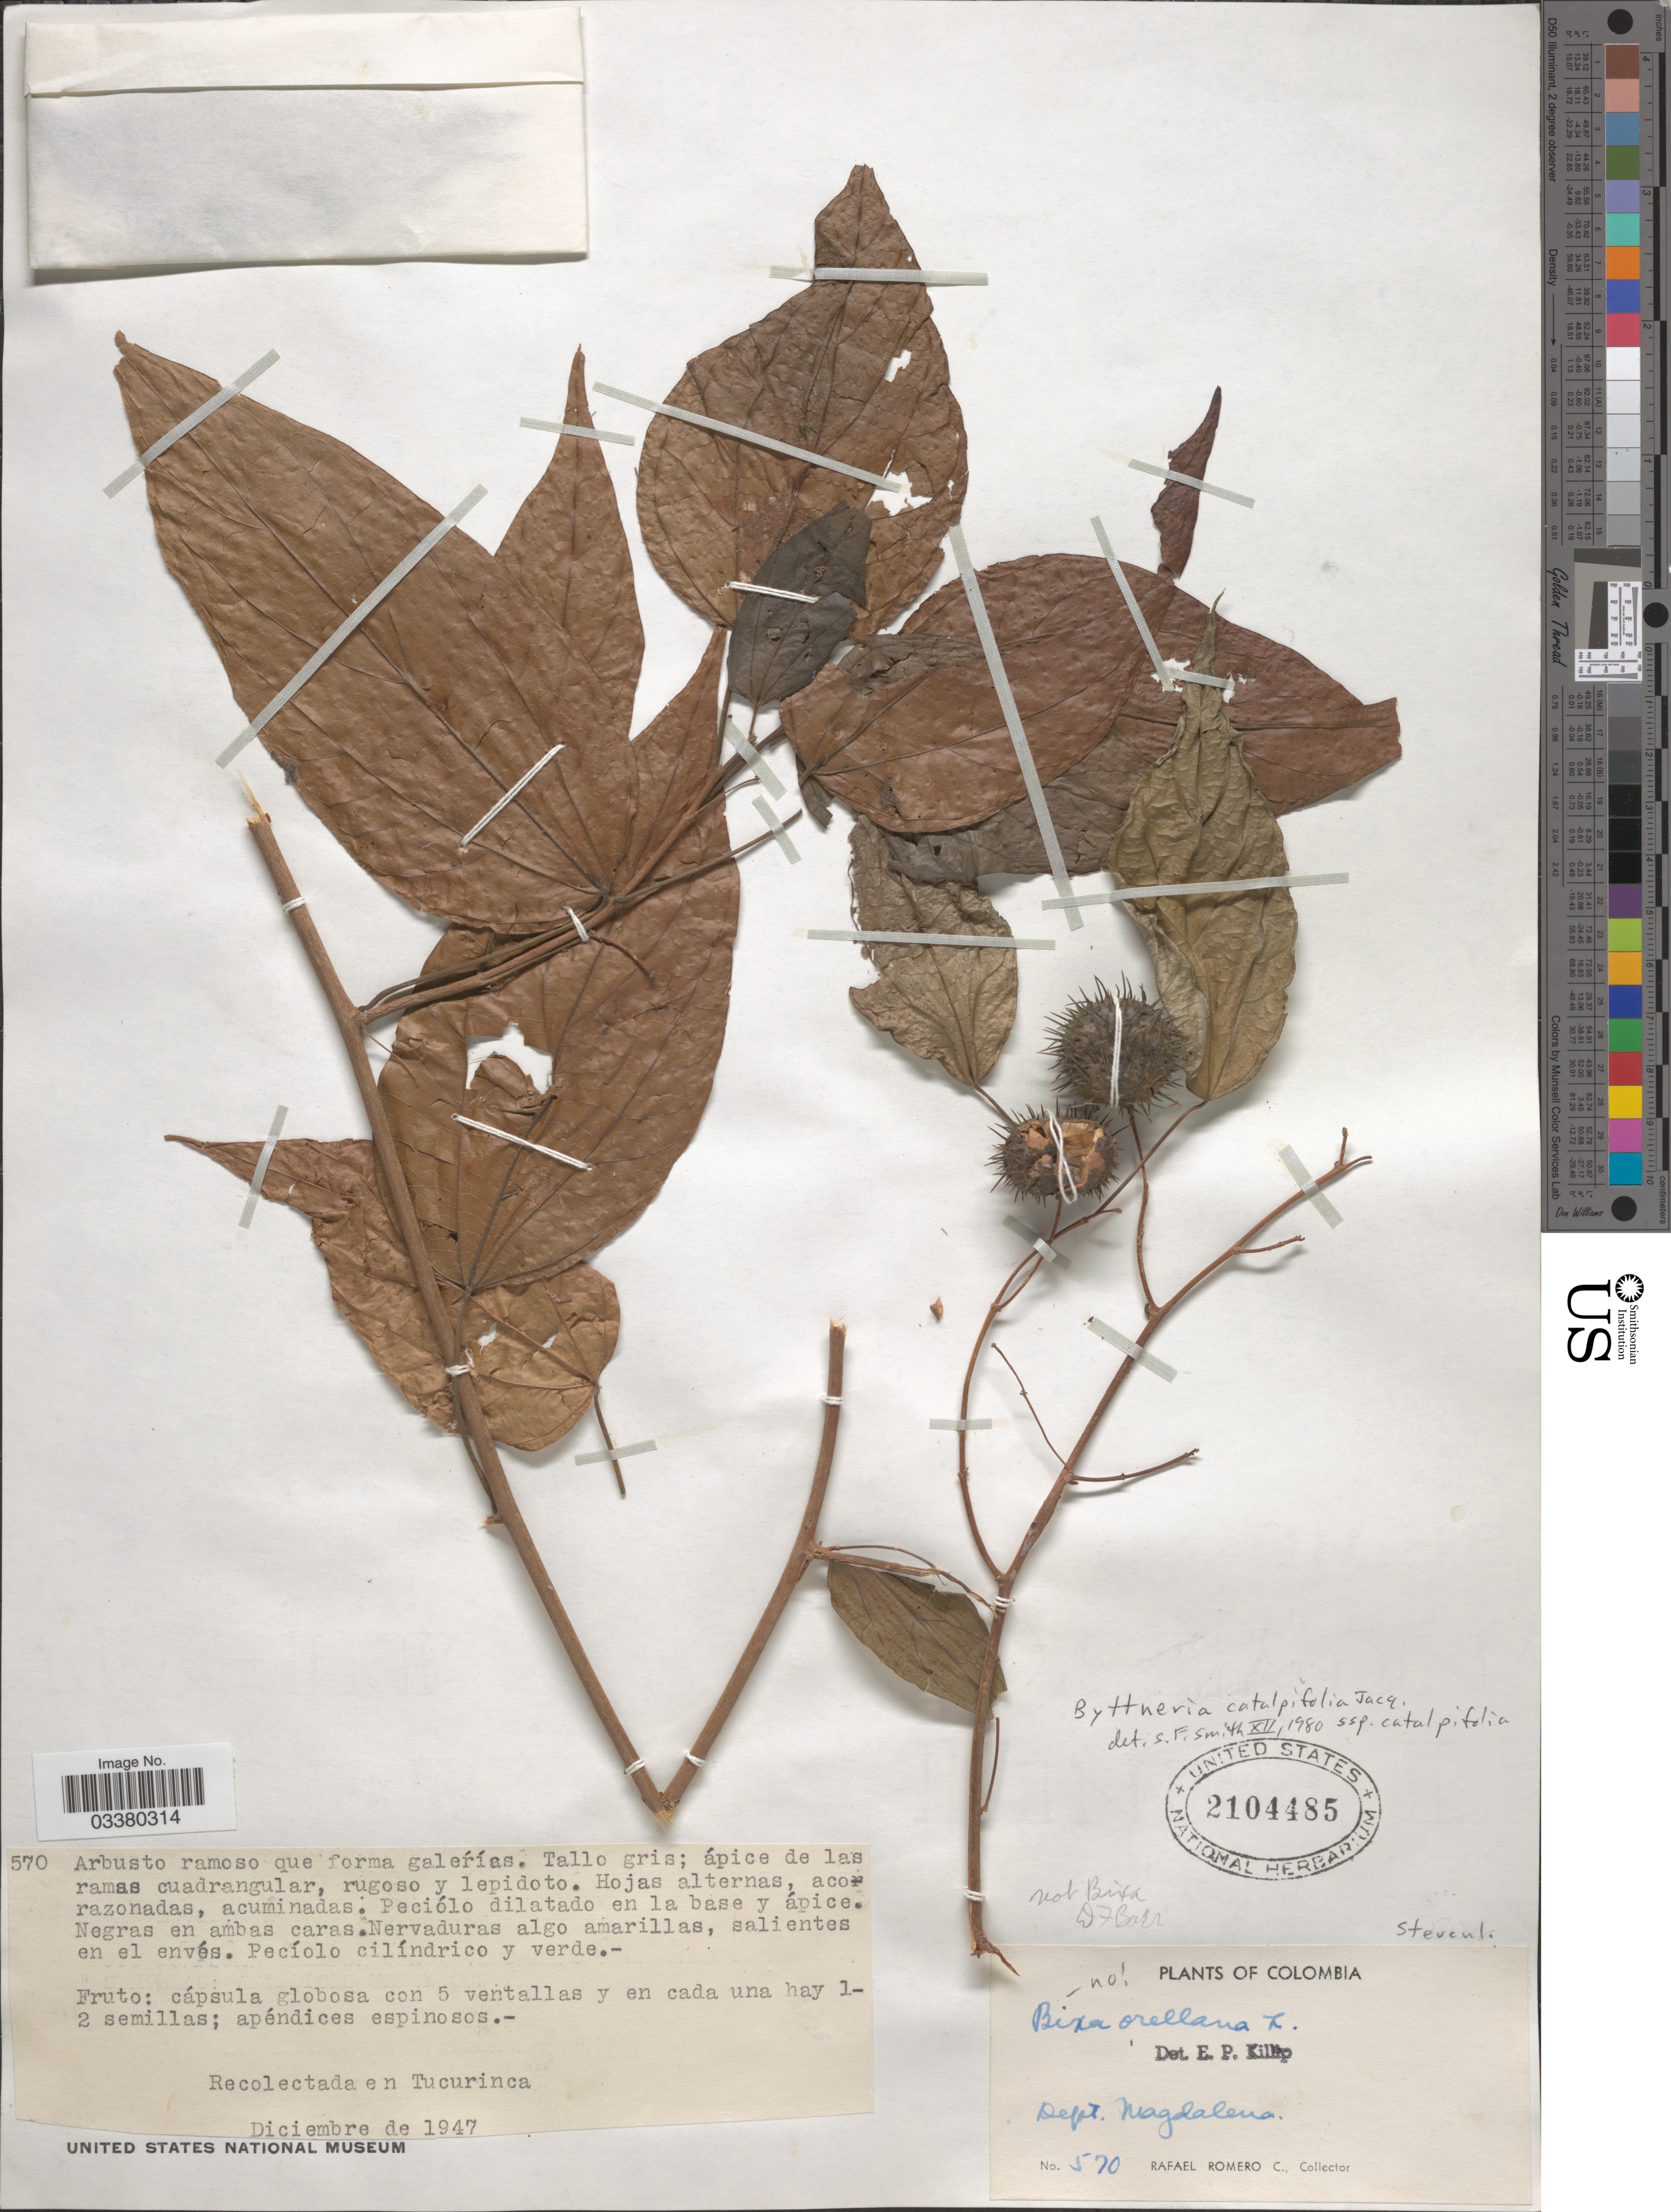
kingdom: Plantae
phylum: Tracheophyta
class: Magnoliopsida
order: Malvales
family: Malvaceae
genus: Byttneria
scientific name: Byttneria catalpifolia subsp. catalpifolia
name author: Jacq.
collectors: R. Romero Castañeda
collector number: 570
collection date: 1947-12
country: Colombia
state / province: Magdalena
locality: Tucurinca. Dept. Magdalena.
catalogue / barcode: US 2104485